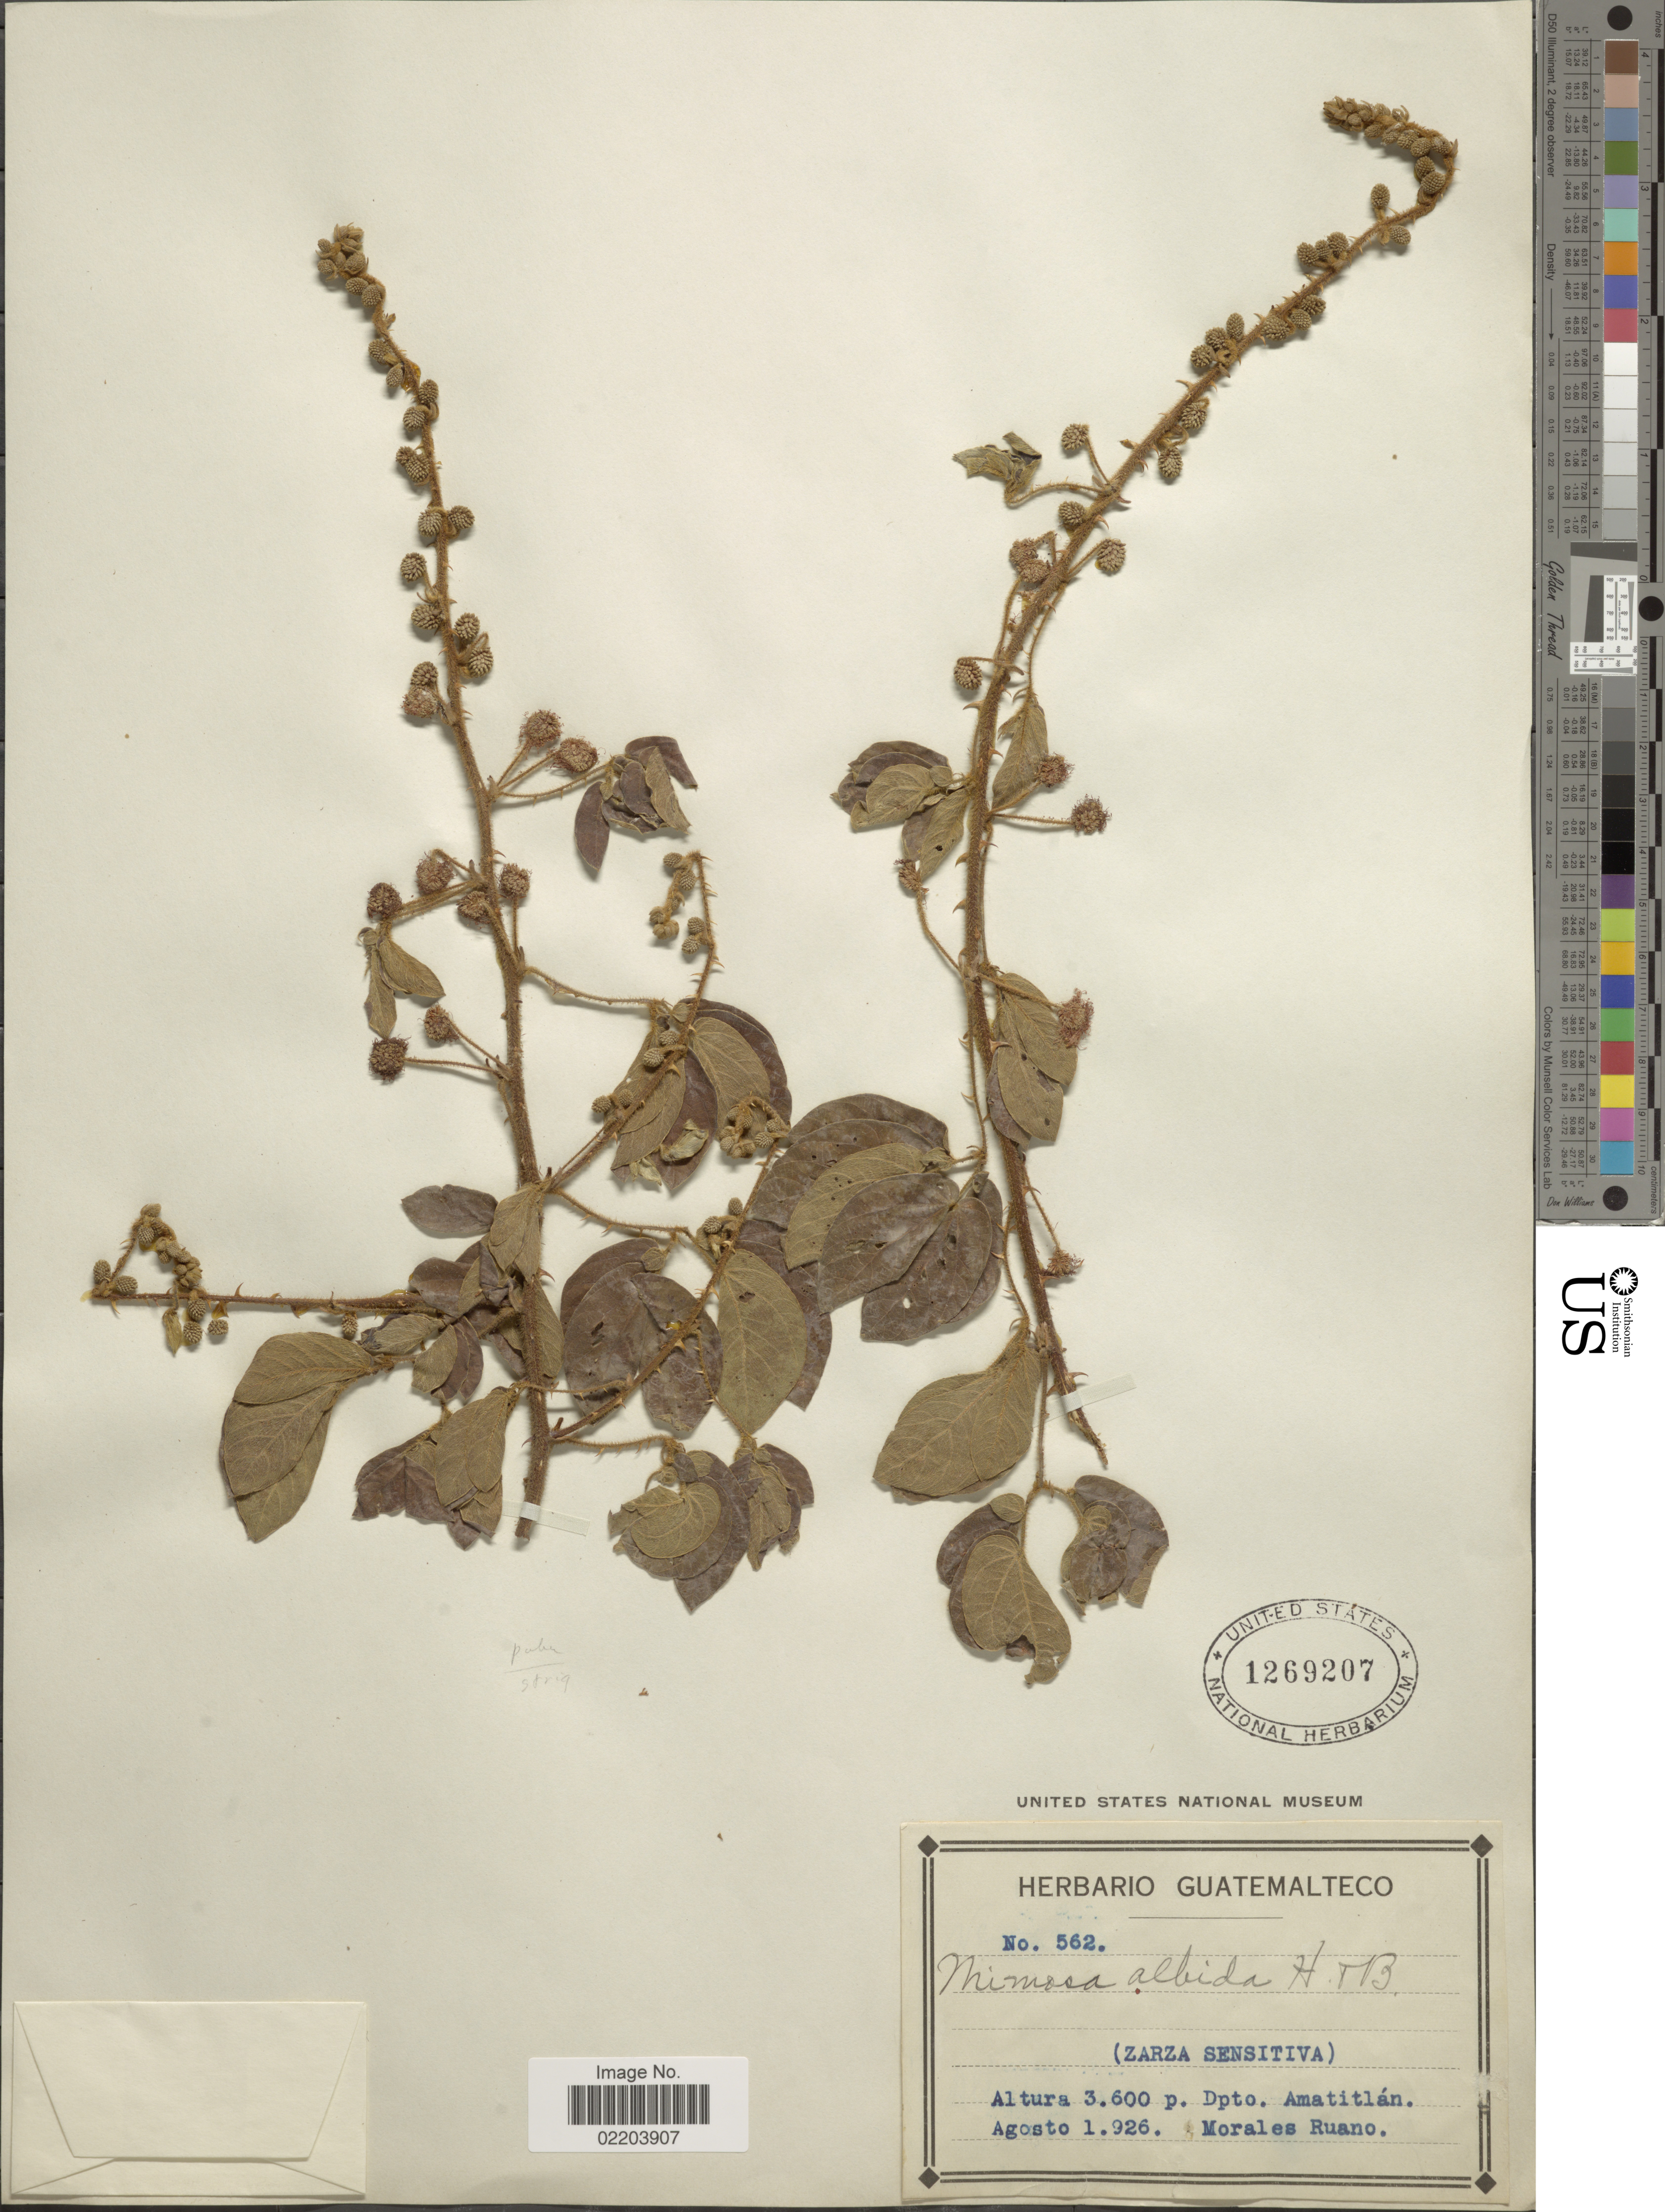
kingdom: Plantae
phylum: Tracheophyta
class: Magnoliopsida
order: Fabales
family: Fabaceae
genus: Mimosa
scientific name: Mimosa albida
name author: Humb. & Bonpl. ex Willd.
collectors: M. Ruano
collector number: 562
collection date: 1926-08-01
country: Guatemala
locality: (Zarza Sensitiva) Dpto Amatitlán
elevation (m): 1097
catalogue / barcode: US 1269207